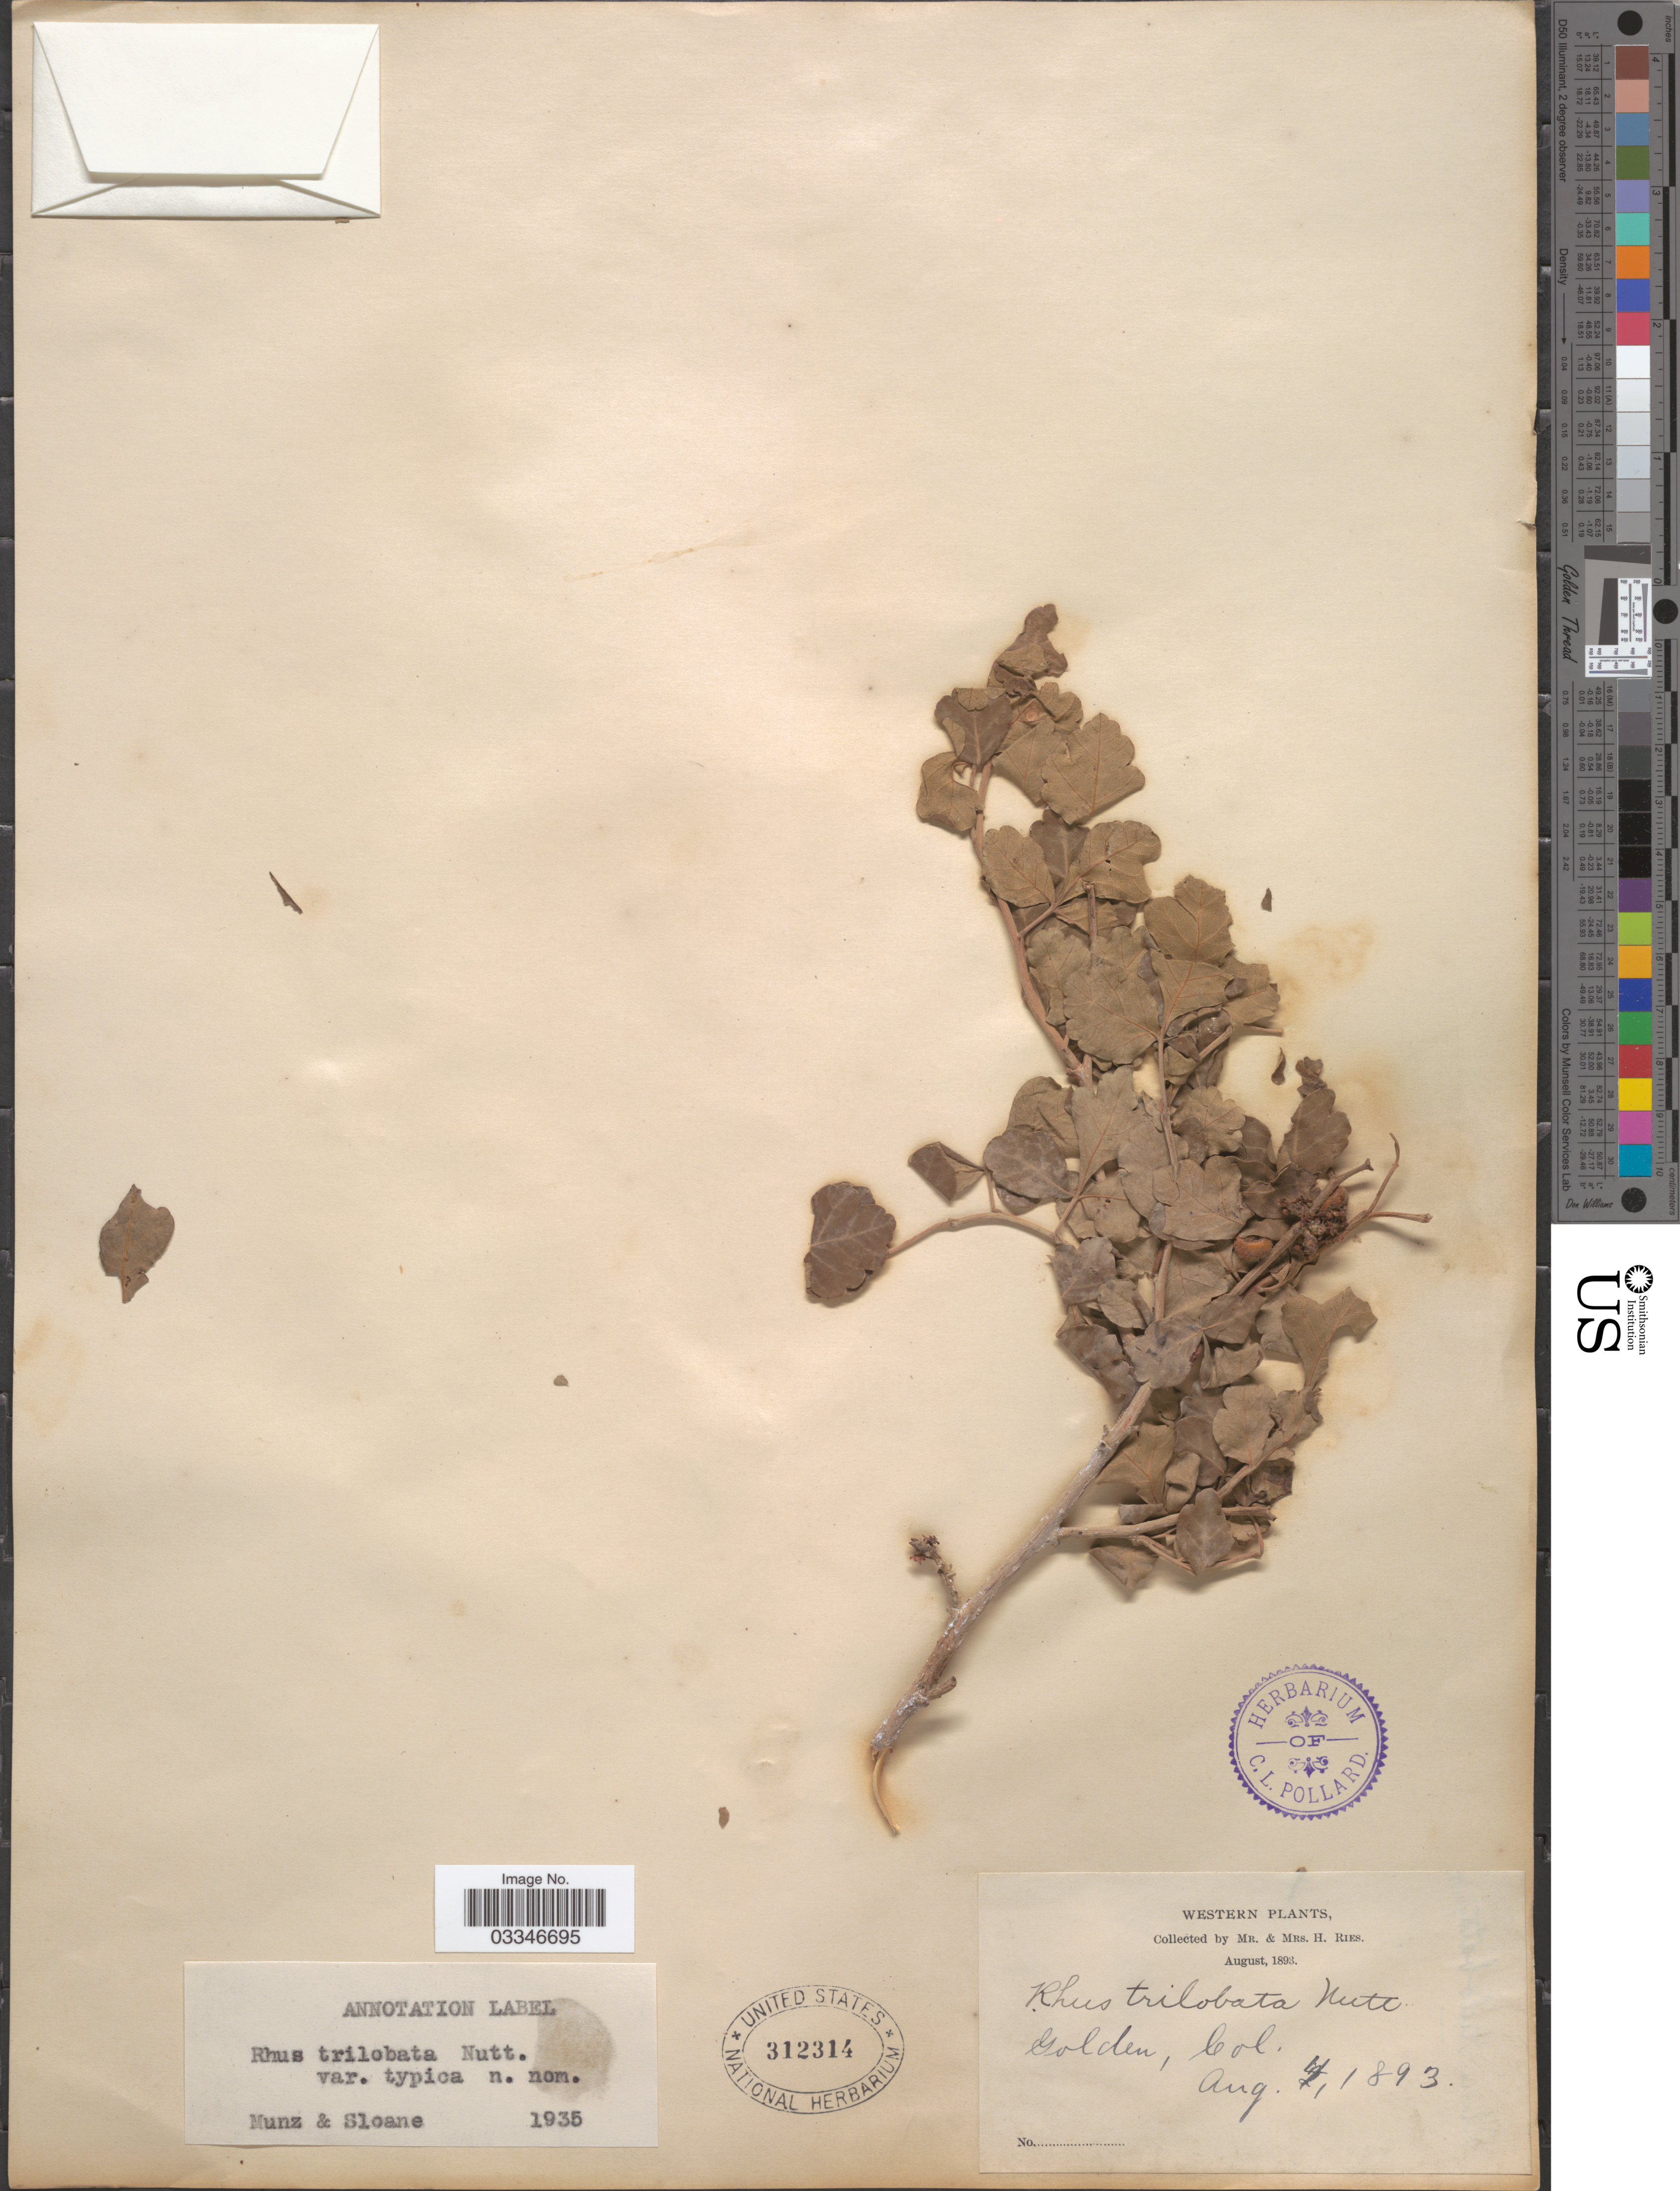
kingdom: Plantae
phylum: Tracheophyta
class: Magnoliopsida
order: Sapindales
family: Anacardiaceae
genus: Rhus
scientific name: Rhus trilobata var. typica Munz & Sloane ined.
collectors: H. Ries & H. Ries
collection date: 1893-08-04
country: Mexico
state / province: Colima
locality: Western. Golden.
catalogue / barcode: US 312314